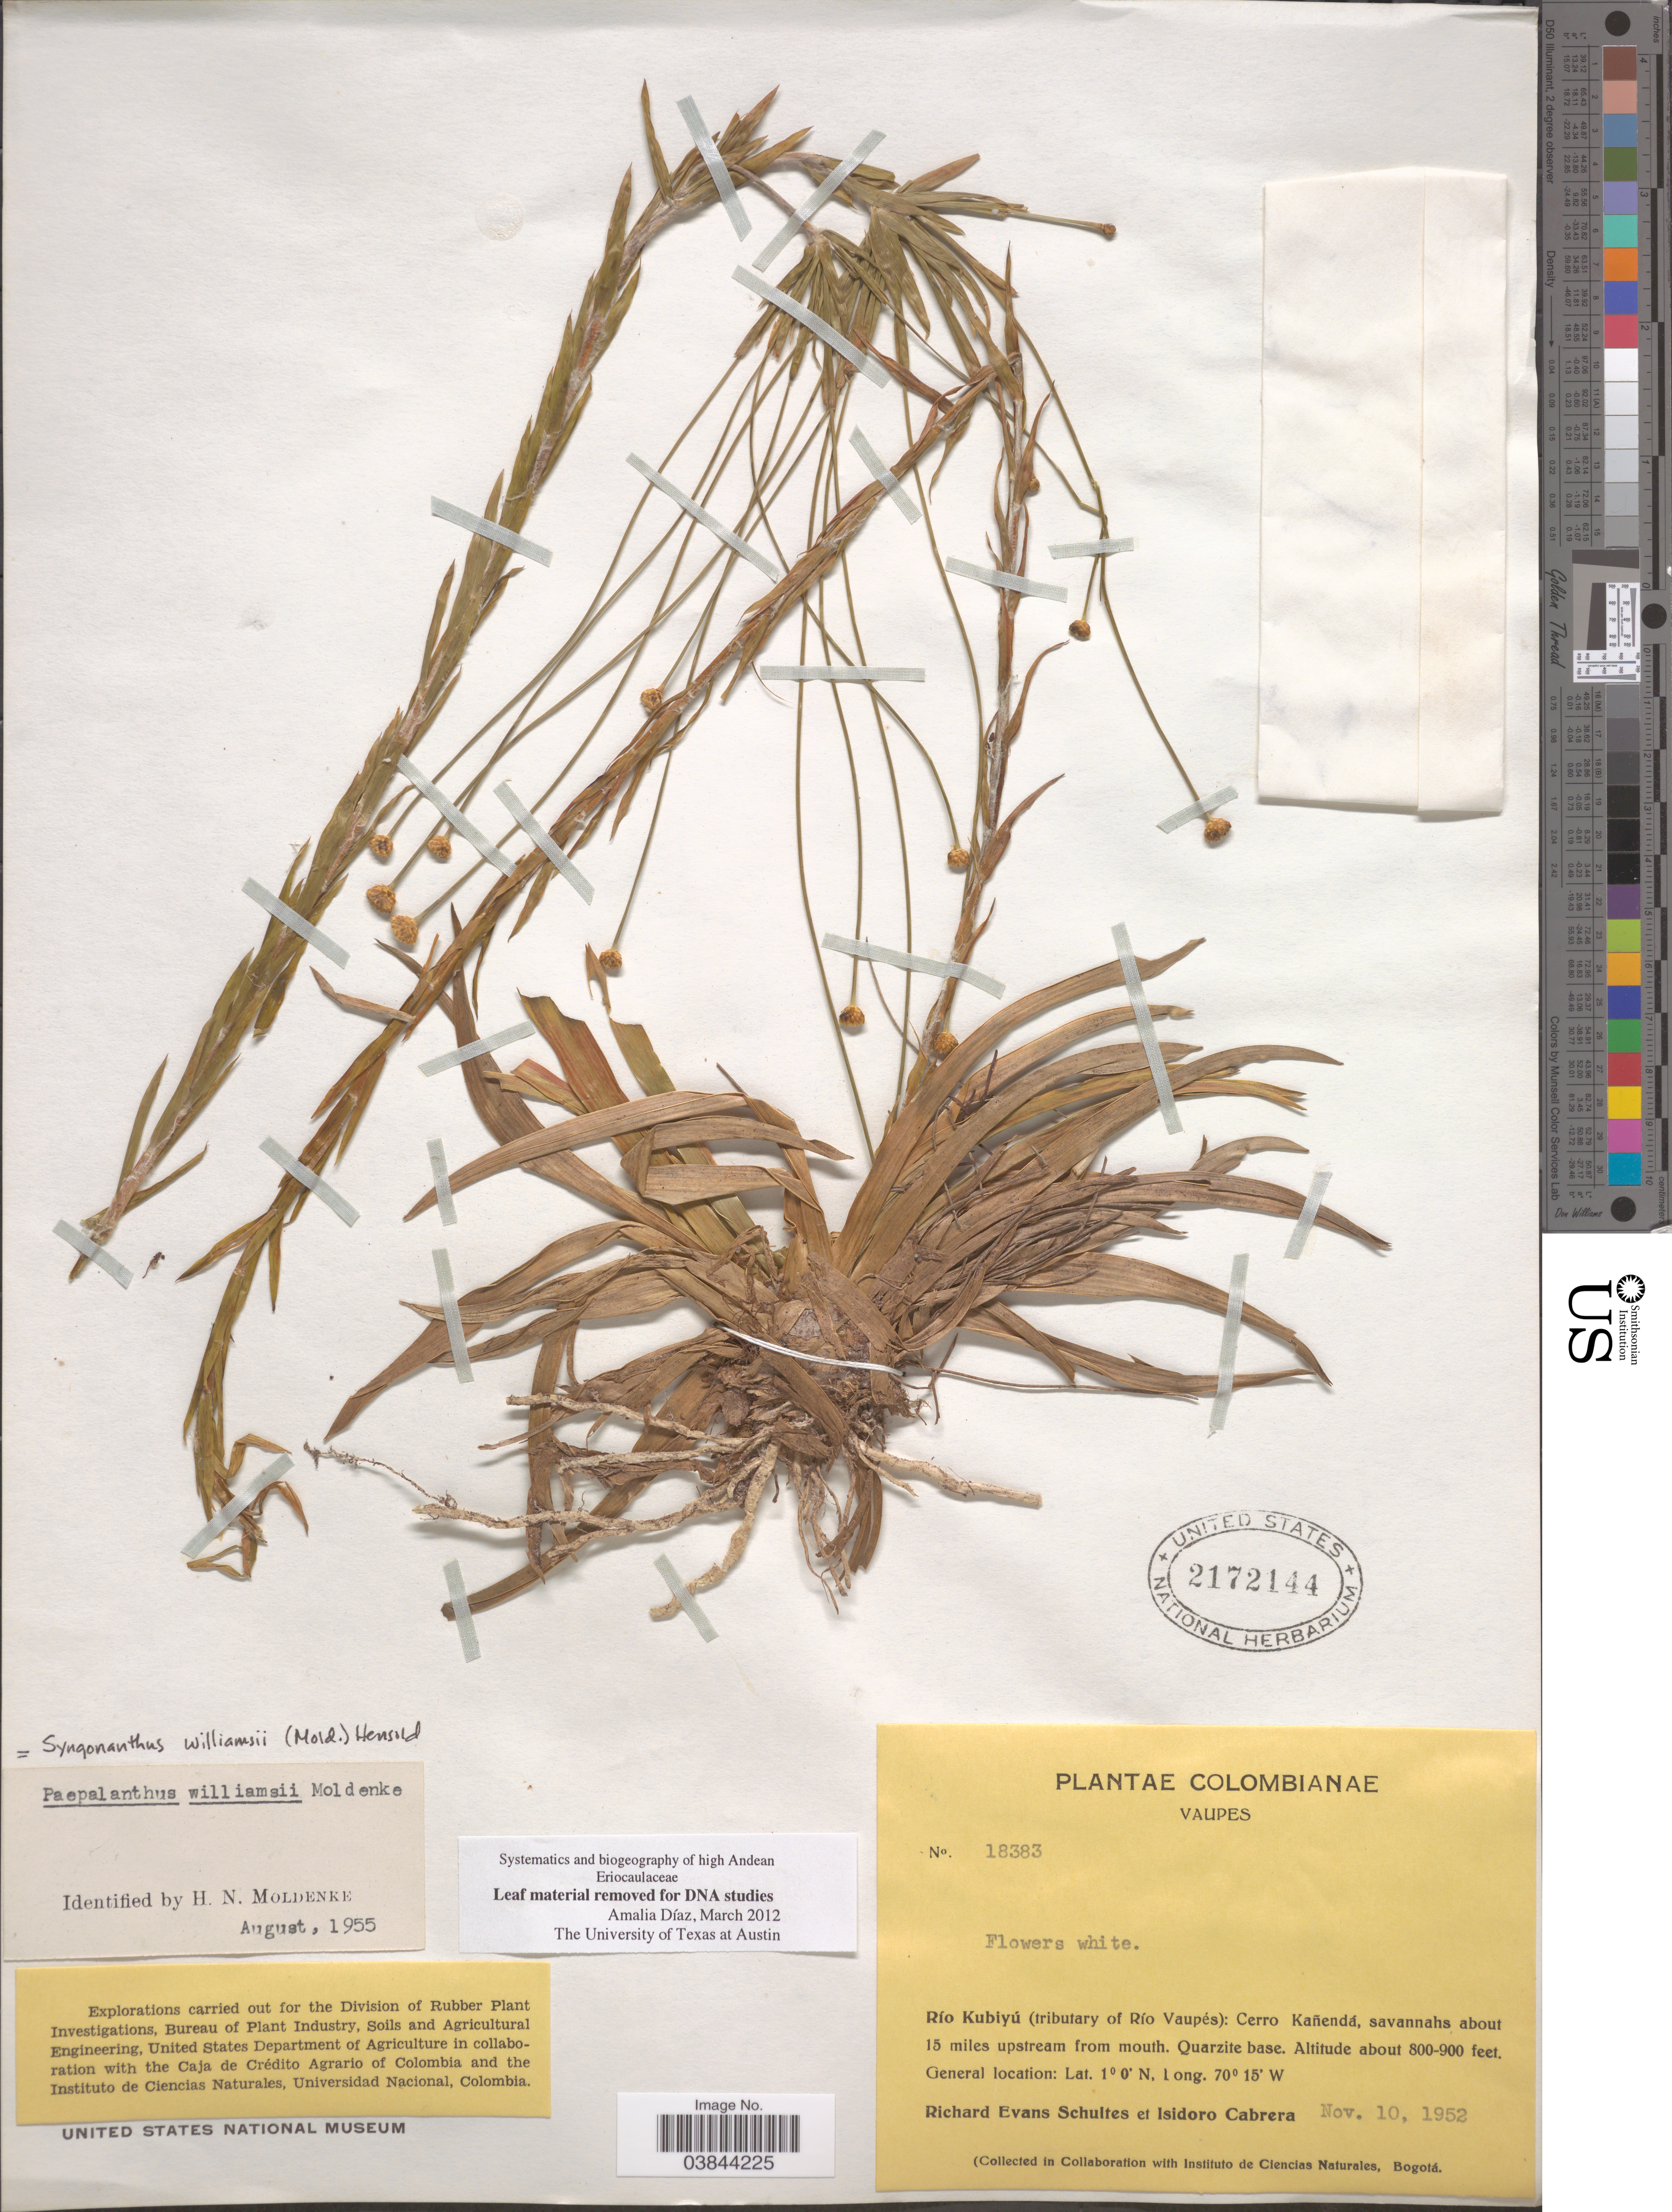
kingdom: Plantae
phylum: Tracheophyta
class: Liliopsida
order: Poales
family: Eriocaulaceae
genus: Syngonanthus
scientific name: Syngonanthus williamsii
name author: (Moldenke) Hensold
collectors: R. E. Schultes & I. Cabrera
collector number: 18383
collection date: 1952-11-10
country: Colombia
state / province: Vaupés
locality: Río Kubiyú (tributary of Río Vaupés): Cerro Kañendá, savannahs about 15 miles upstream from mouth. Quarzite base.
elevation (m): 244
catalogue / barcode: US 2172144